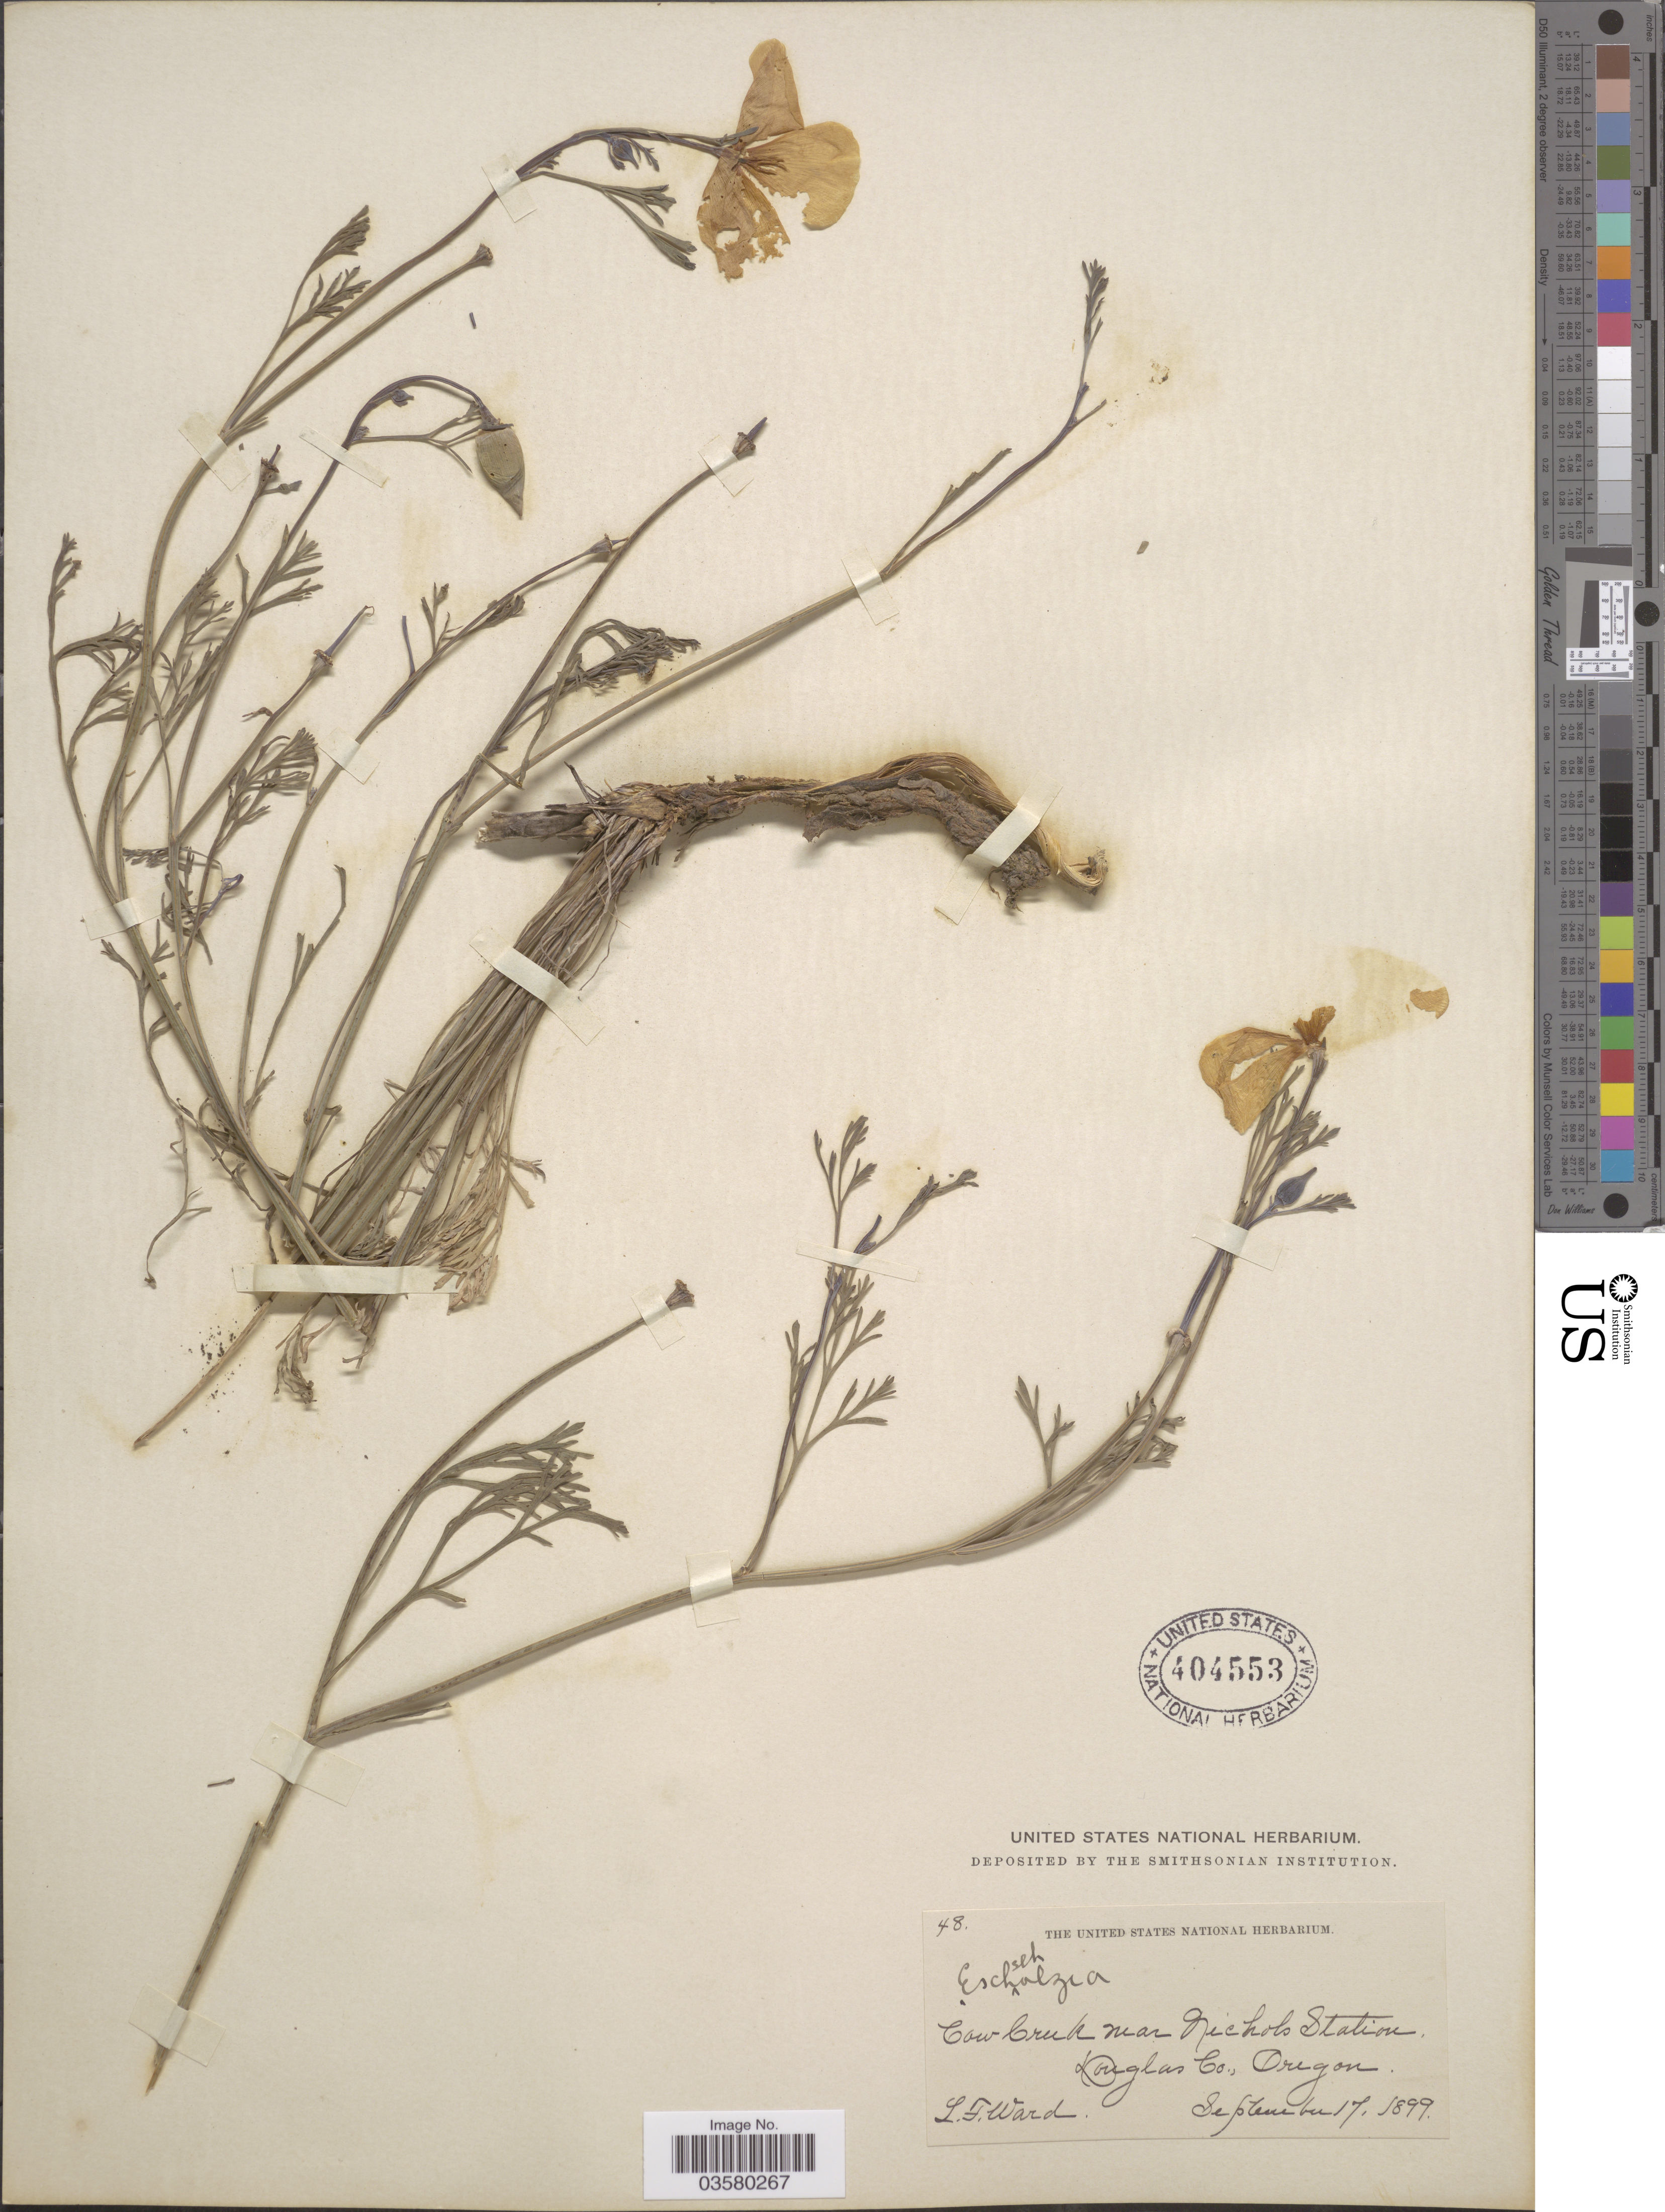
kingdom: Plantae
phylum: Tracheophyta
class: Magnoliopsida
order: Ranunculales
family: Papaveraceae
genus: Eschscholzia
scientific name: Eschscholzia californica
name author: Cham.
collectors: L. Ward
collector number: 48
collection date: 1899-09-17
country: United States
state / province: Oregon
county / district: Douglas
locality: Cow Creek near Nichols Station. Douglas Co.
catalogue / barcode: US 404553